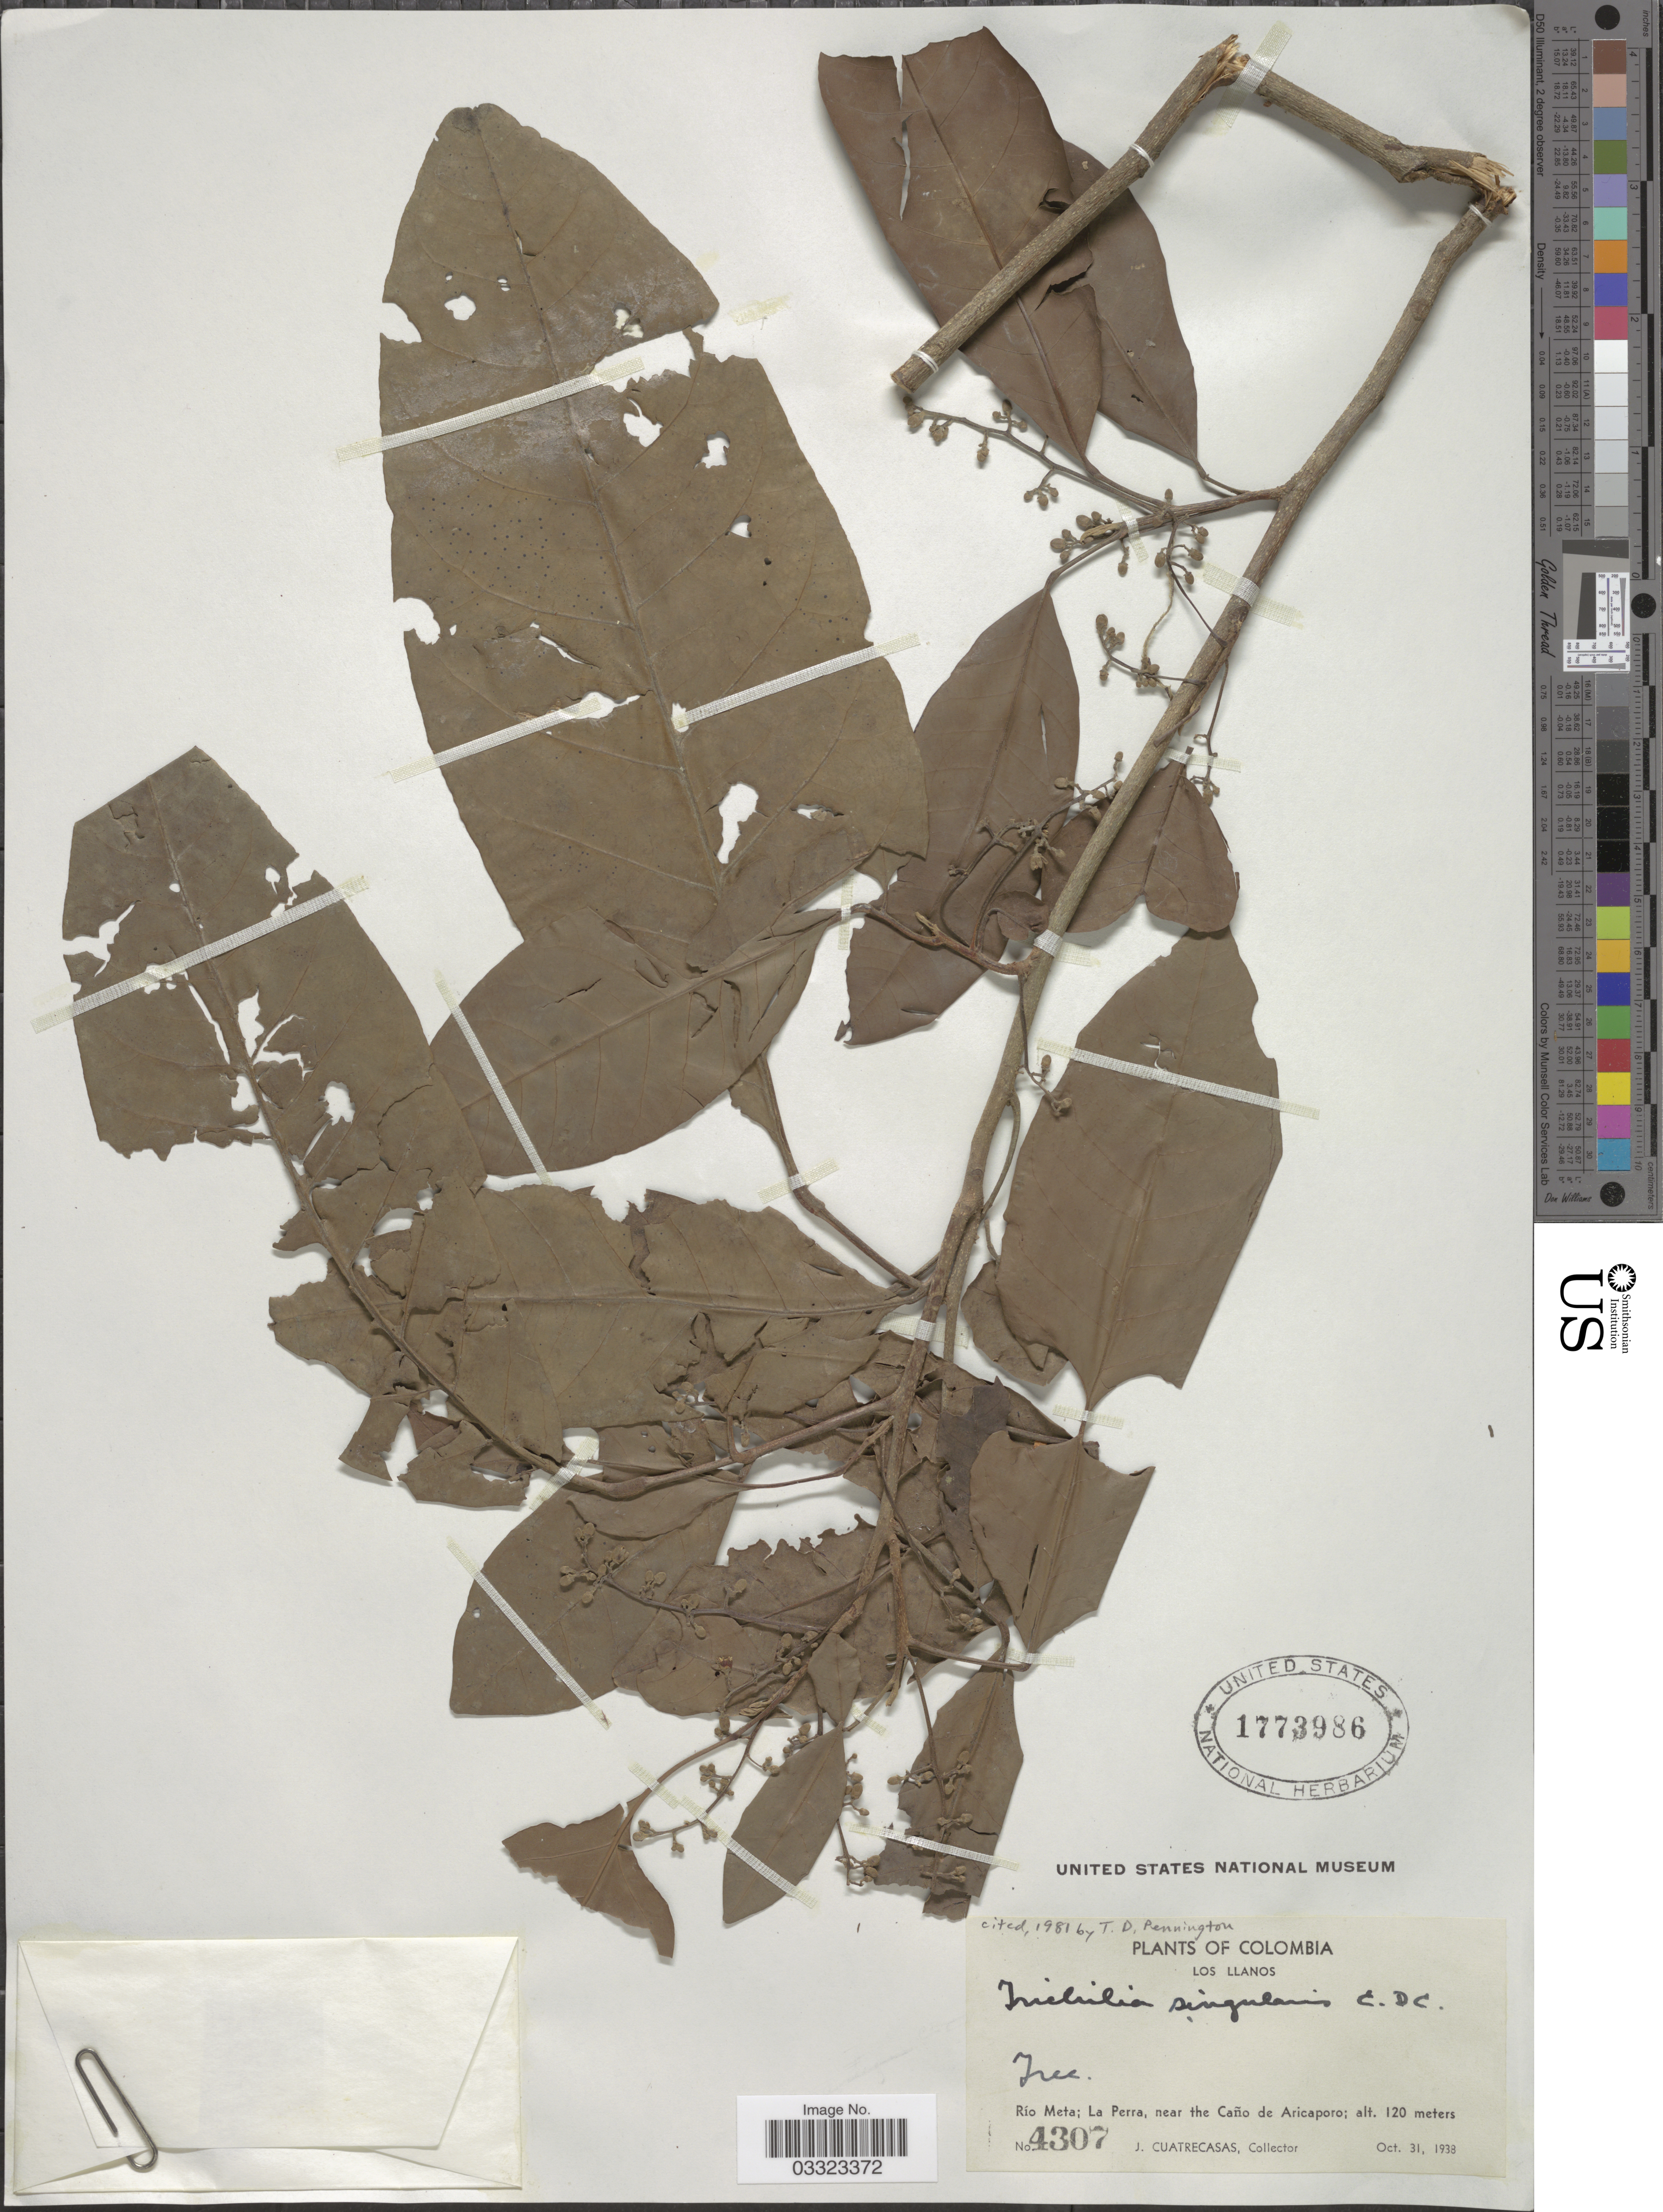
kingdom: Plantae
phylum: Tracheophyta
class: Magnoliopsida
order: Sapindales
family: Meliaceae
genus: Trichilia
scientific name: Trichilia singularis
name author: C. DC.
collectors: J. Cuatrecasas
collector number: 4307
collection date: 1938-10-31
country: Colombia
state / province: Meta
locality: Los Llanos, Río Meta; La Perra, near the Caño de Aricaporo.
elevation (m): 120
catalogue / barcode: US 1773986